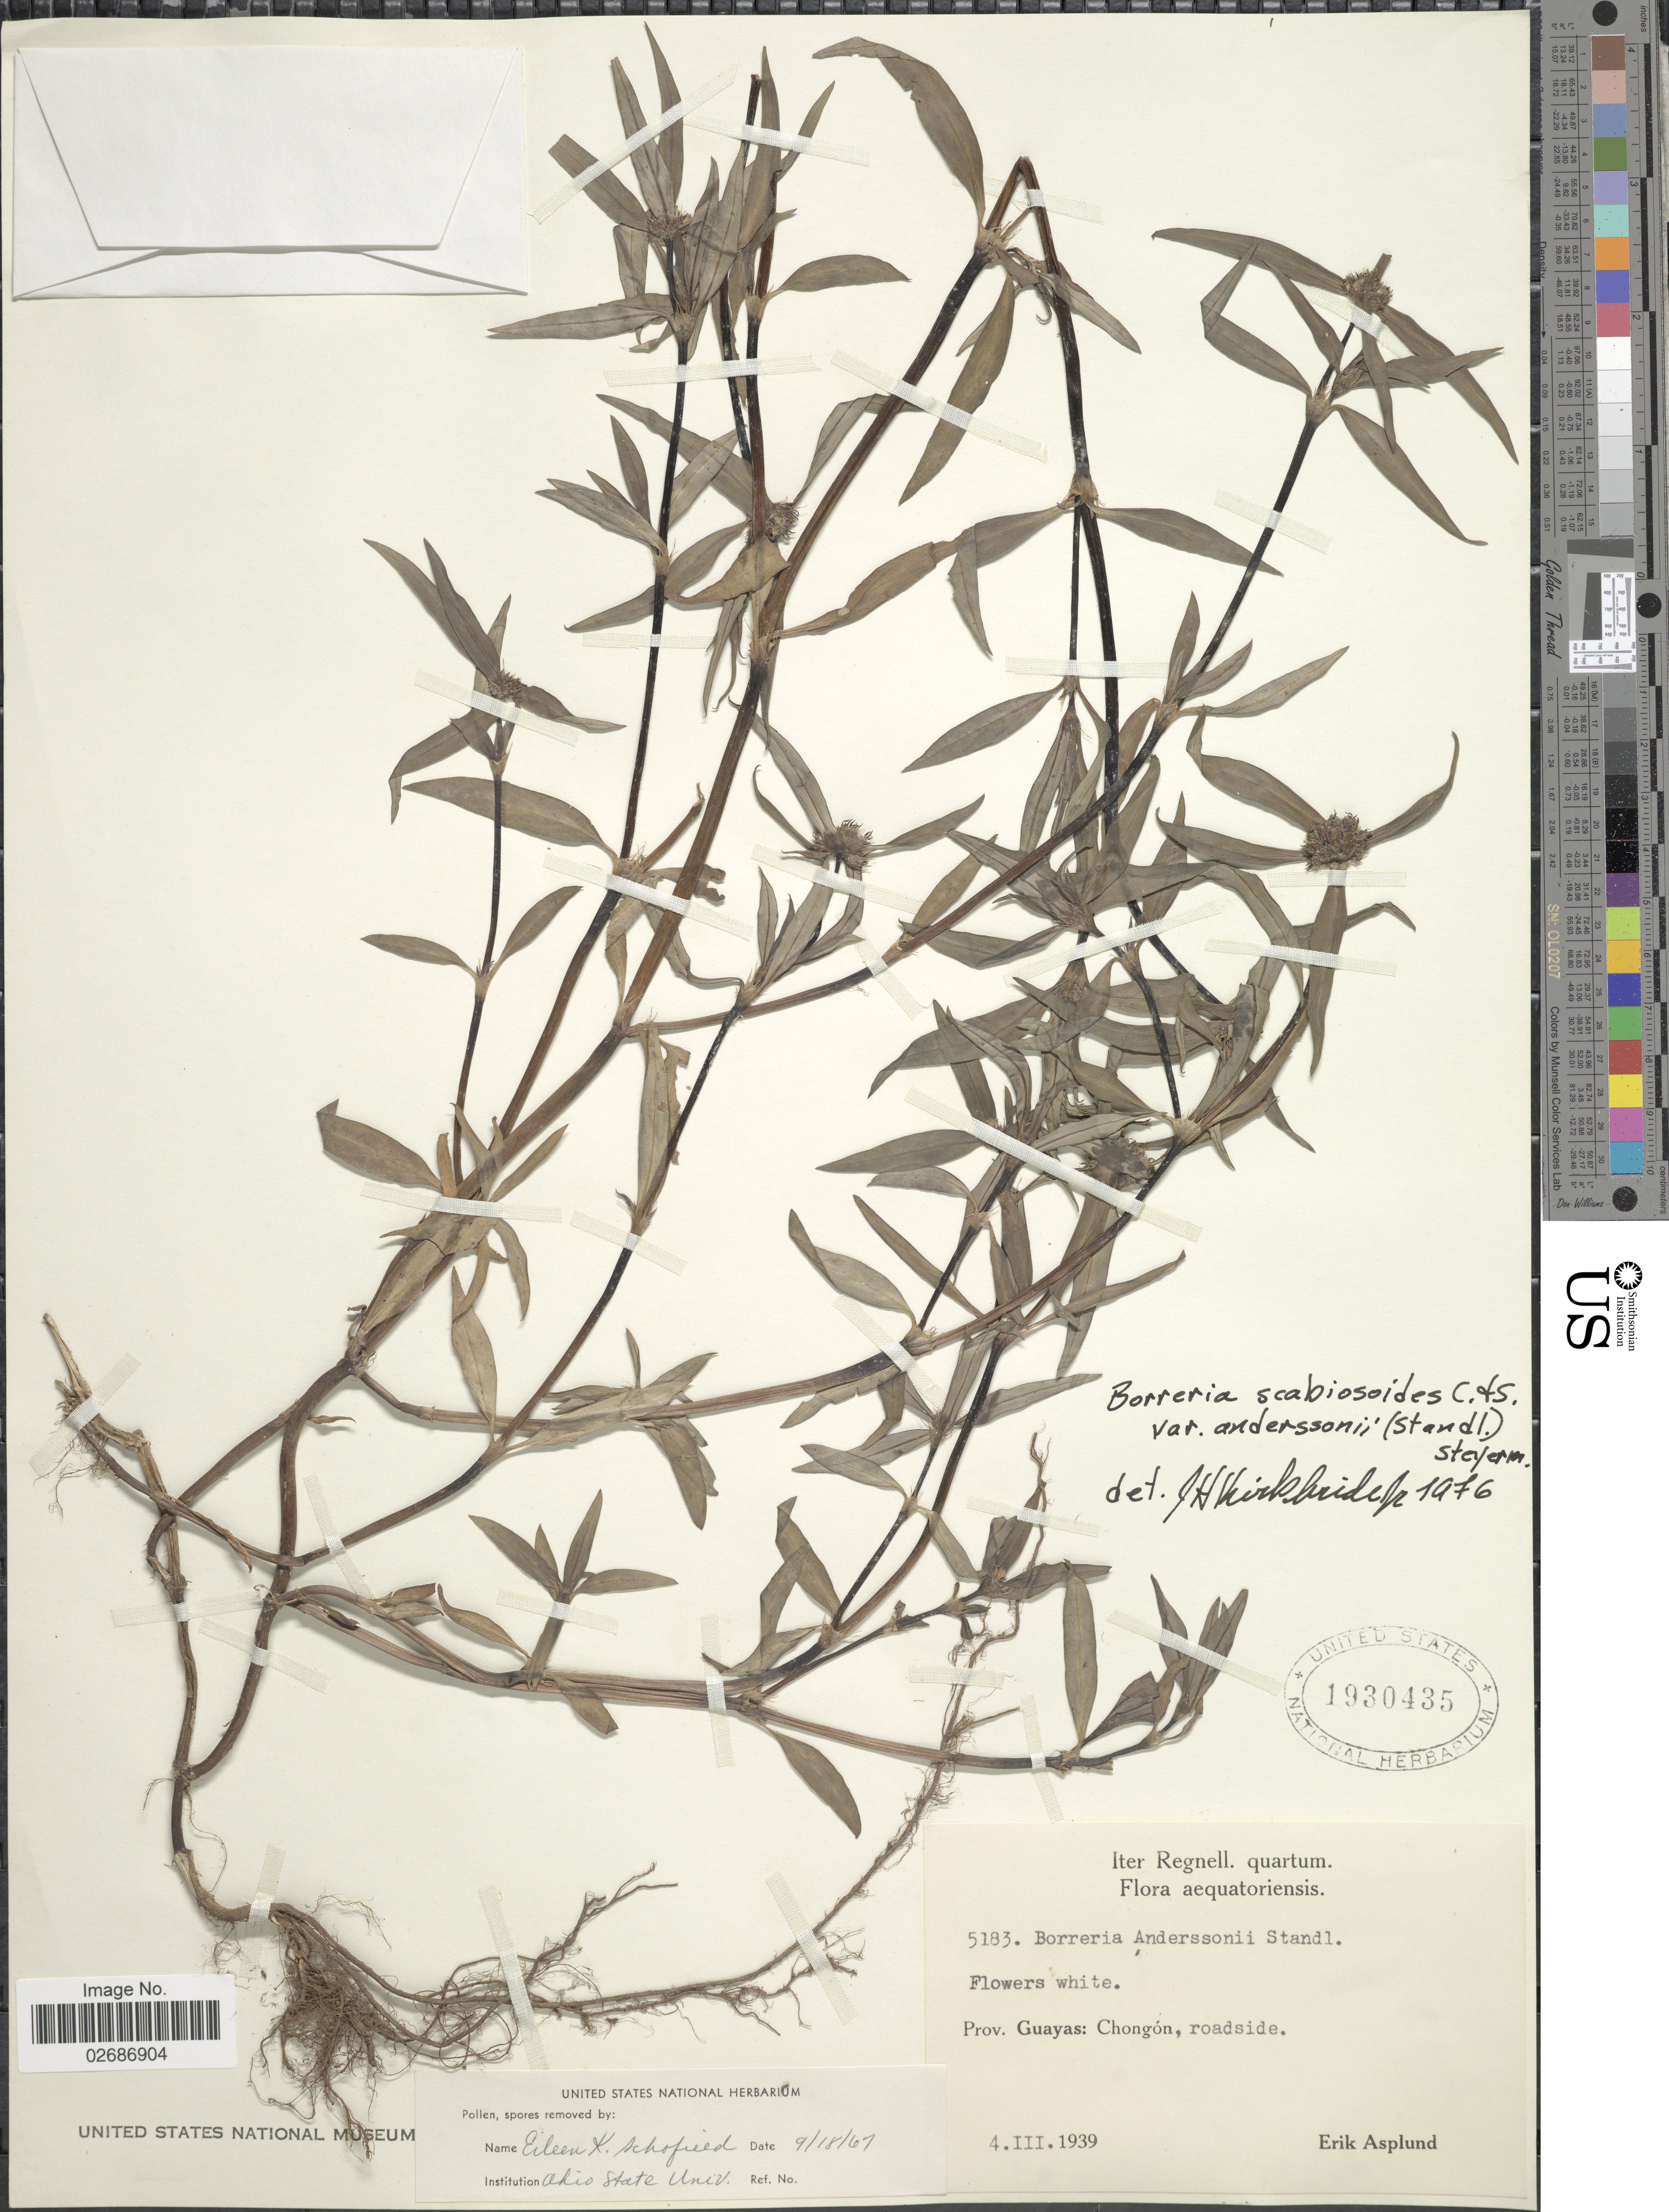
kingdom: Plantae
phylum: Tracheophyta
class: Magnoliopsida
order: Gentianales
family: Rubiaceae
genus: Borreria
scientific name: Borreria scabiosoides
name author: Cham. & Schltdl.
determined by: Kirkbride, J. H.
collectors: E. Asplund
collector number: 5183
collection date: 1939-03-04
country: Ecuador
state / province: Guayas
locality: Aequatoriensis, Chongon, roadside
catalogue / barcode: US 1930435